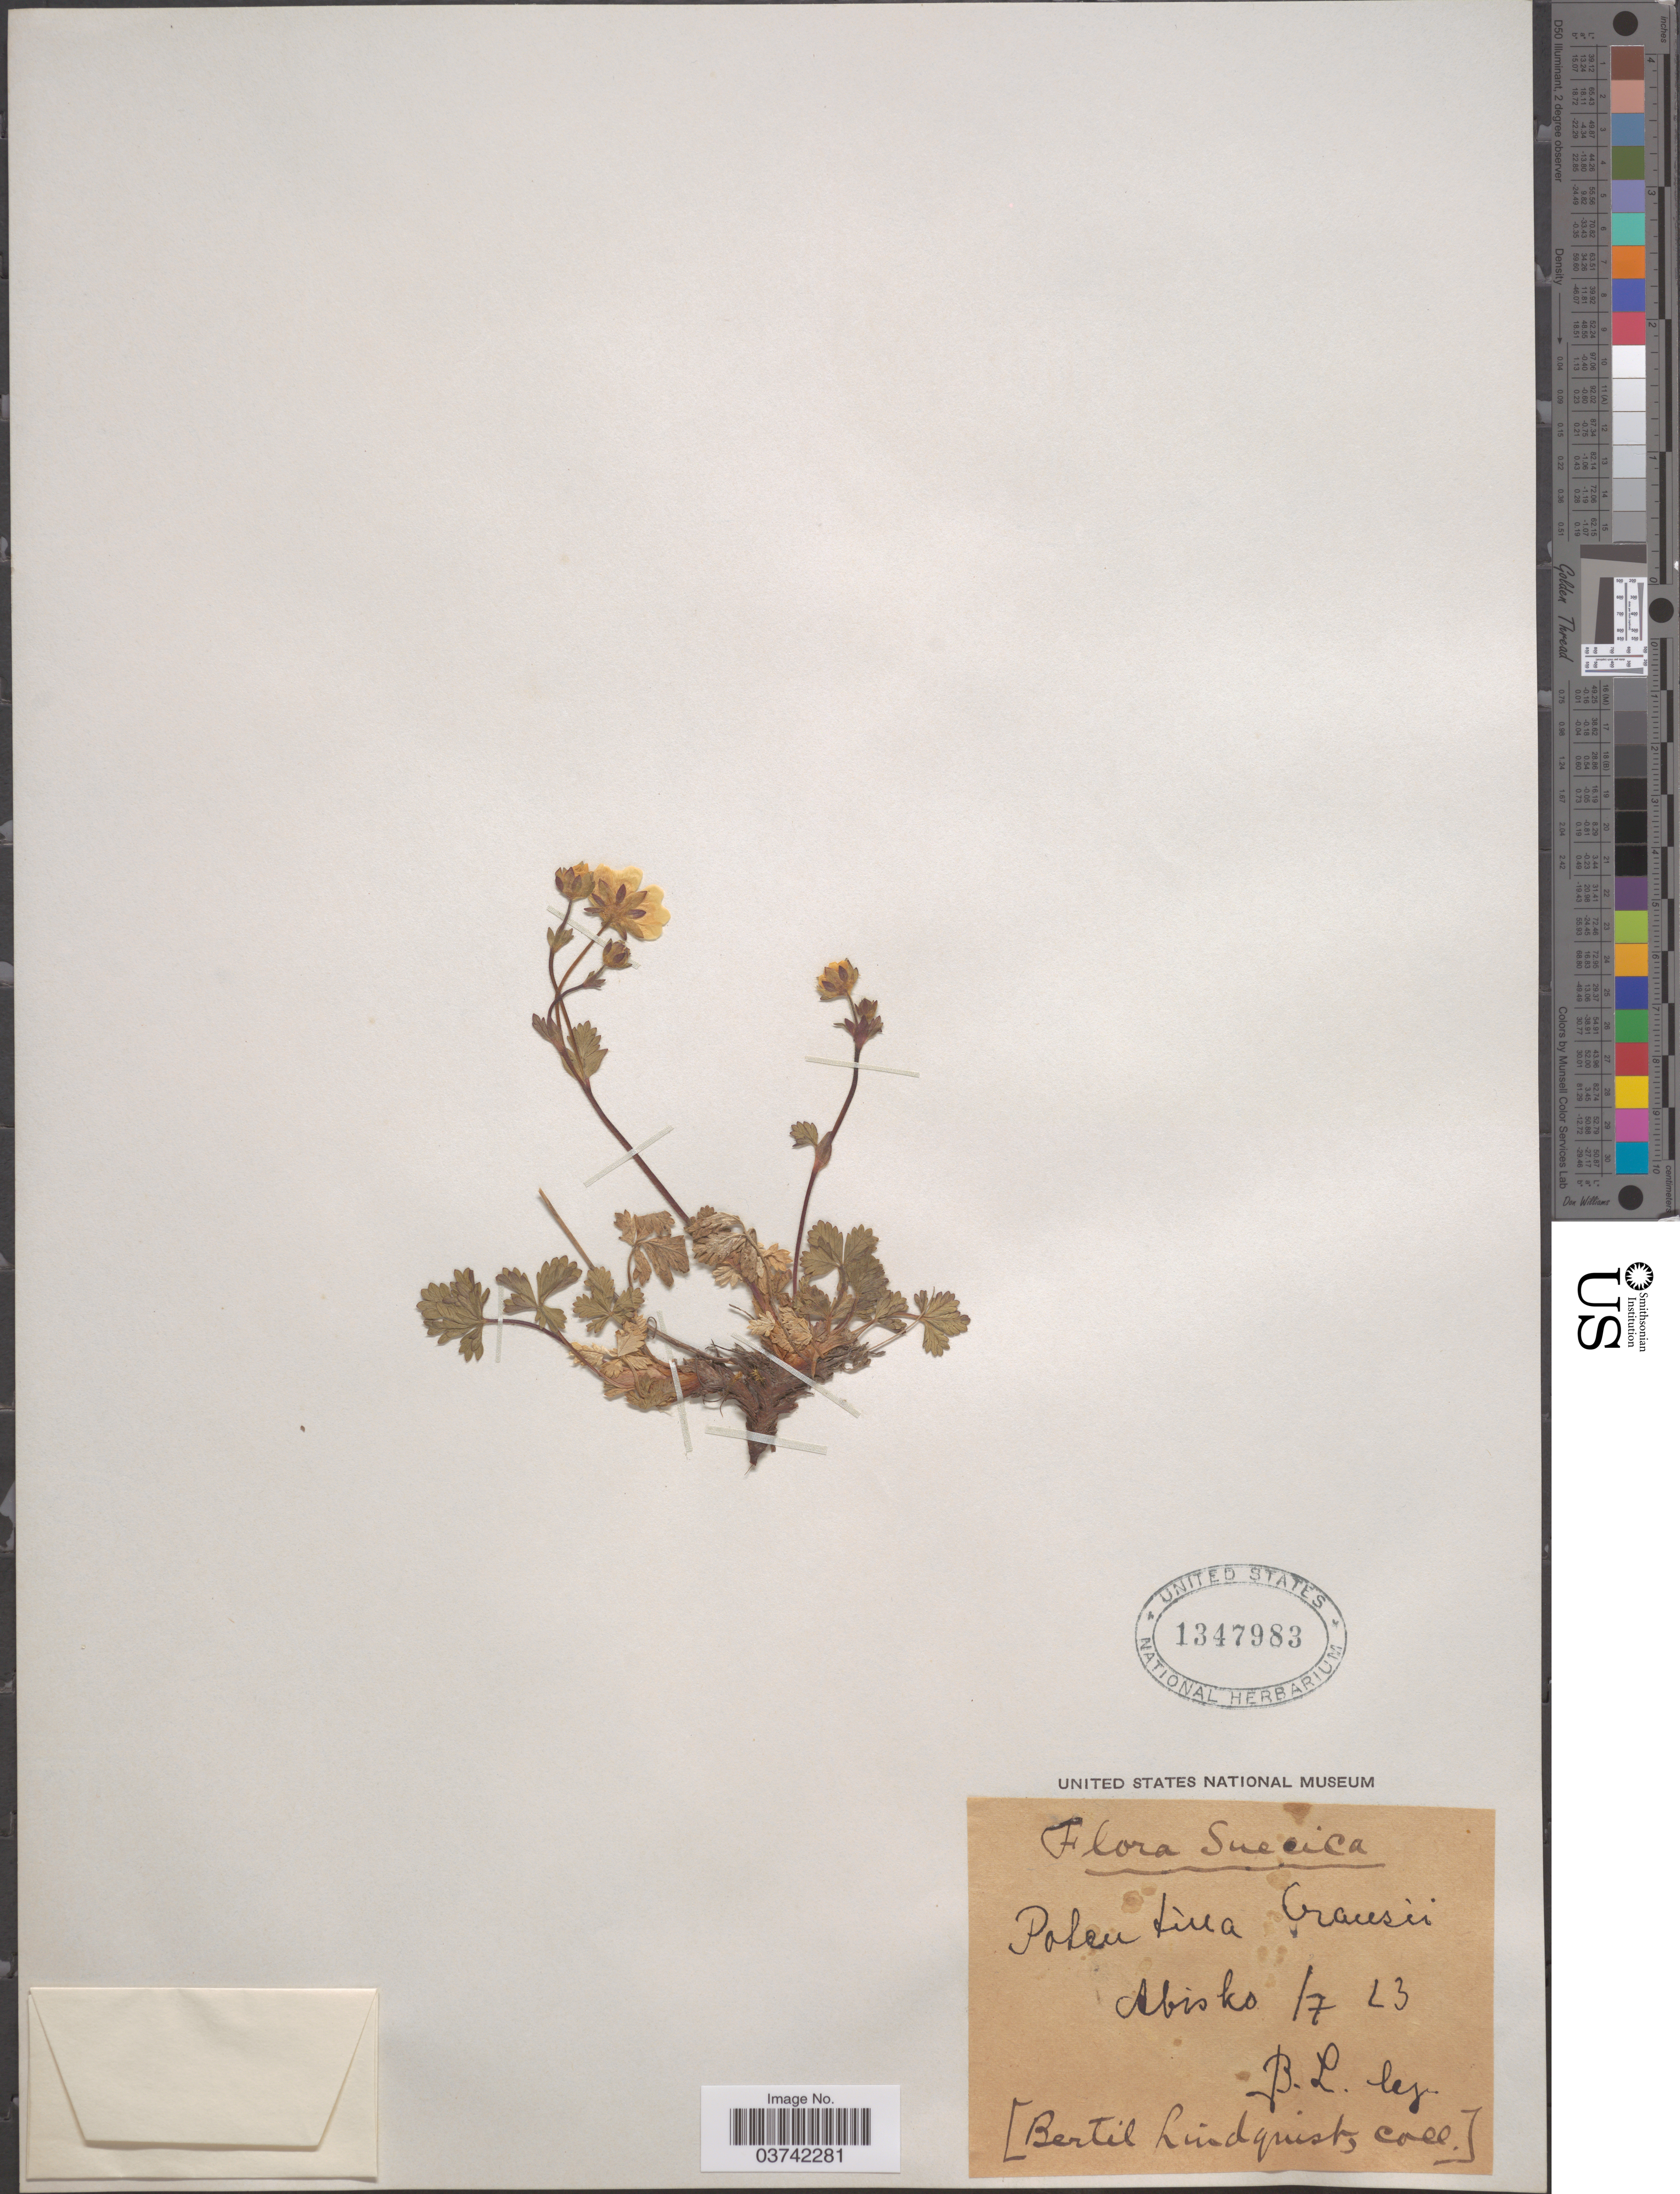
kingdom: Plantae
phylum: Tracheophyta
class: Magnoliopsida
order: Rosales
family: Rosaceae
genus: Potentilla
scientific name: Potentilla crantzii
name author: (Crantz) Beck ex Fritsch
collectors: B. Lindquist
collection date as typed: Transcribed d/m/y: /7/23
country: Sweden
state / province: Norrbotten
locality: Suecica. Abisko.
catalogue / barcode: US 1347983